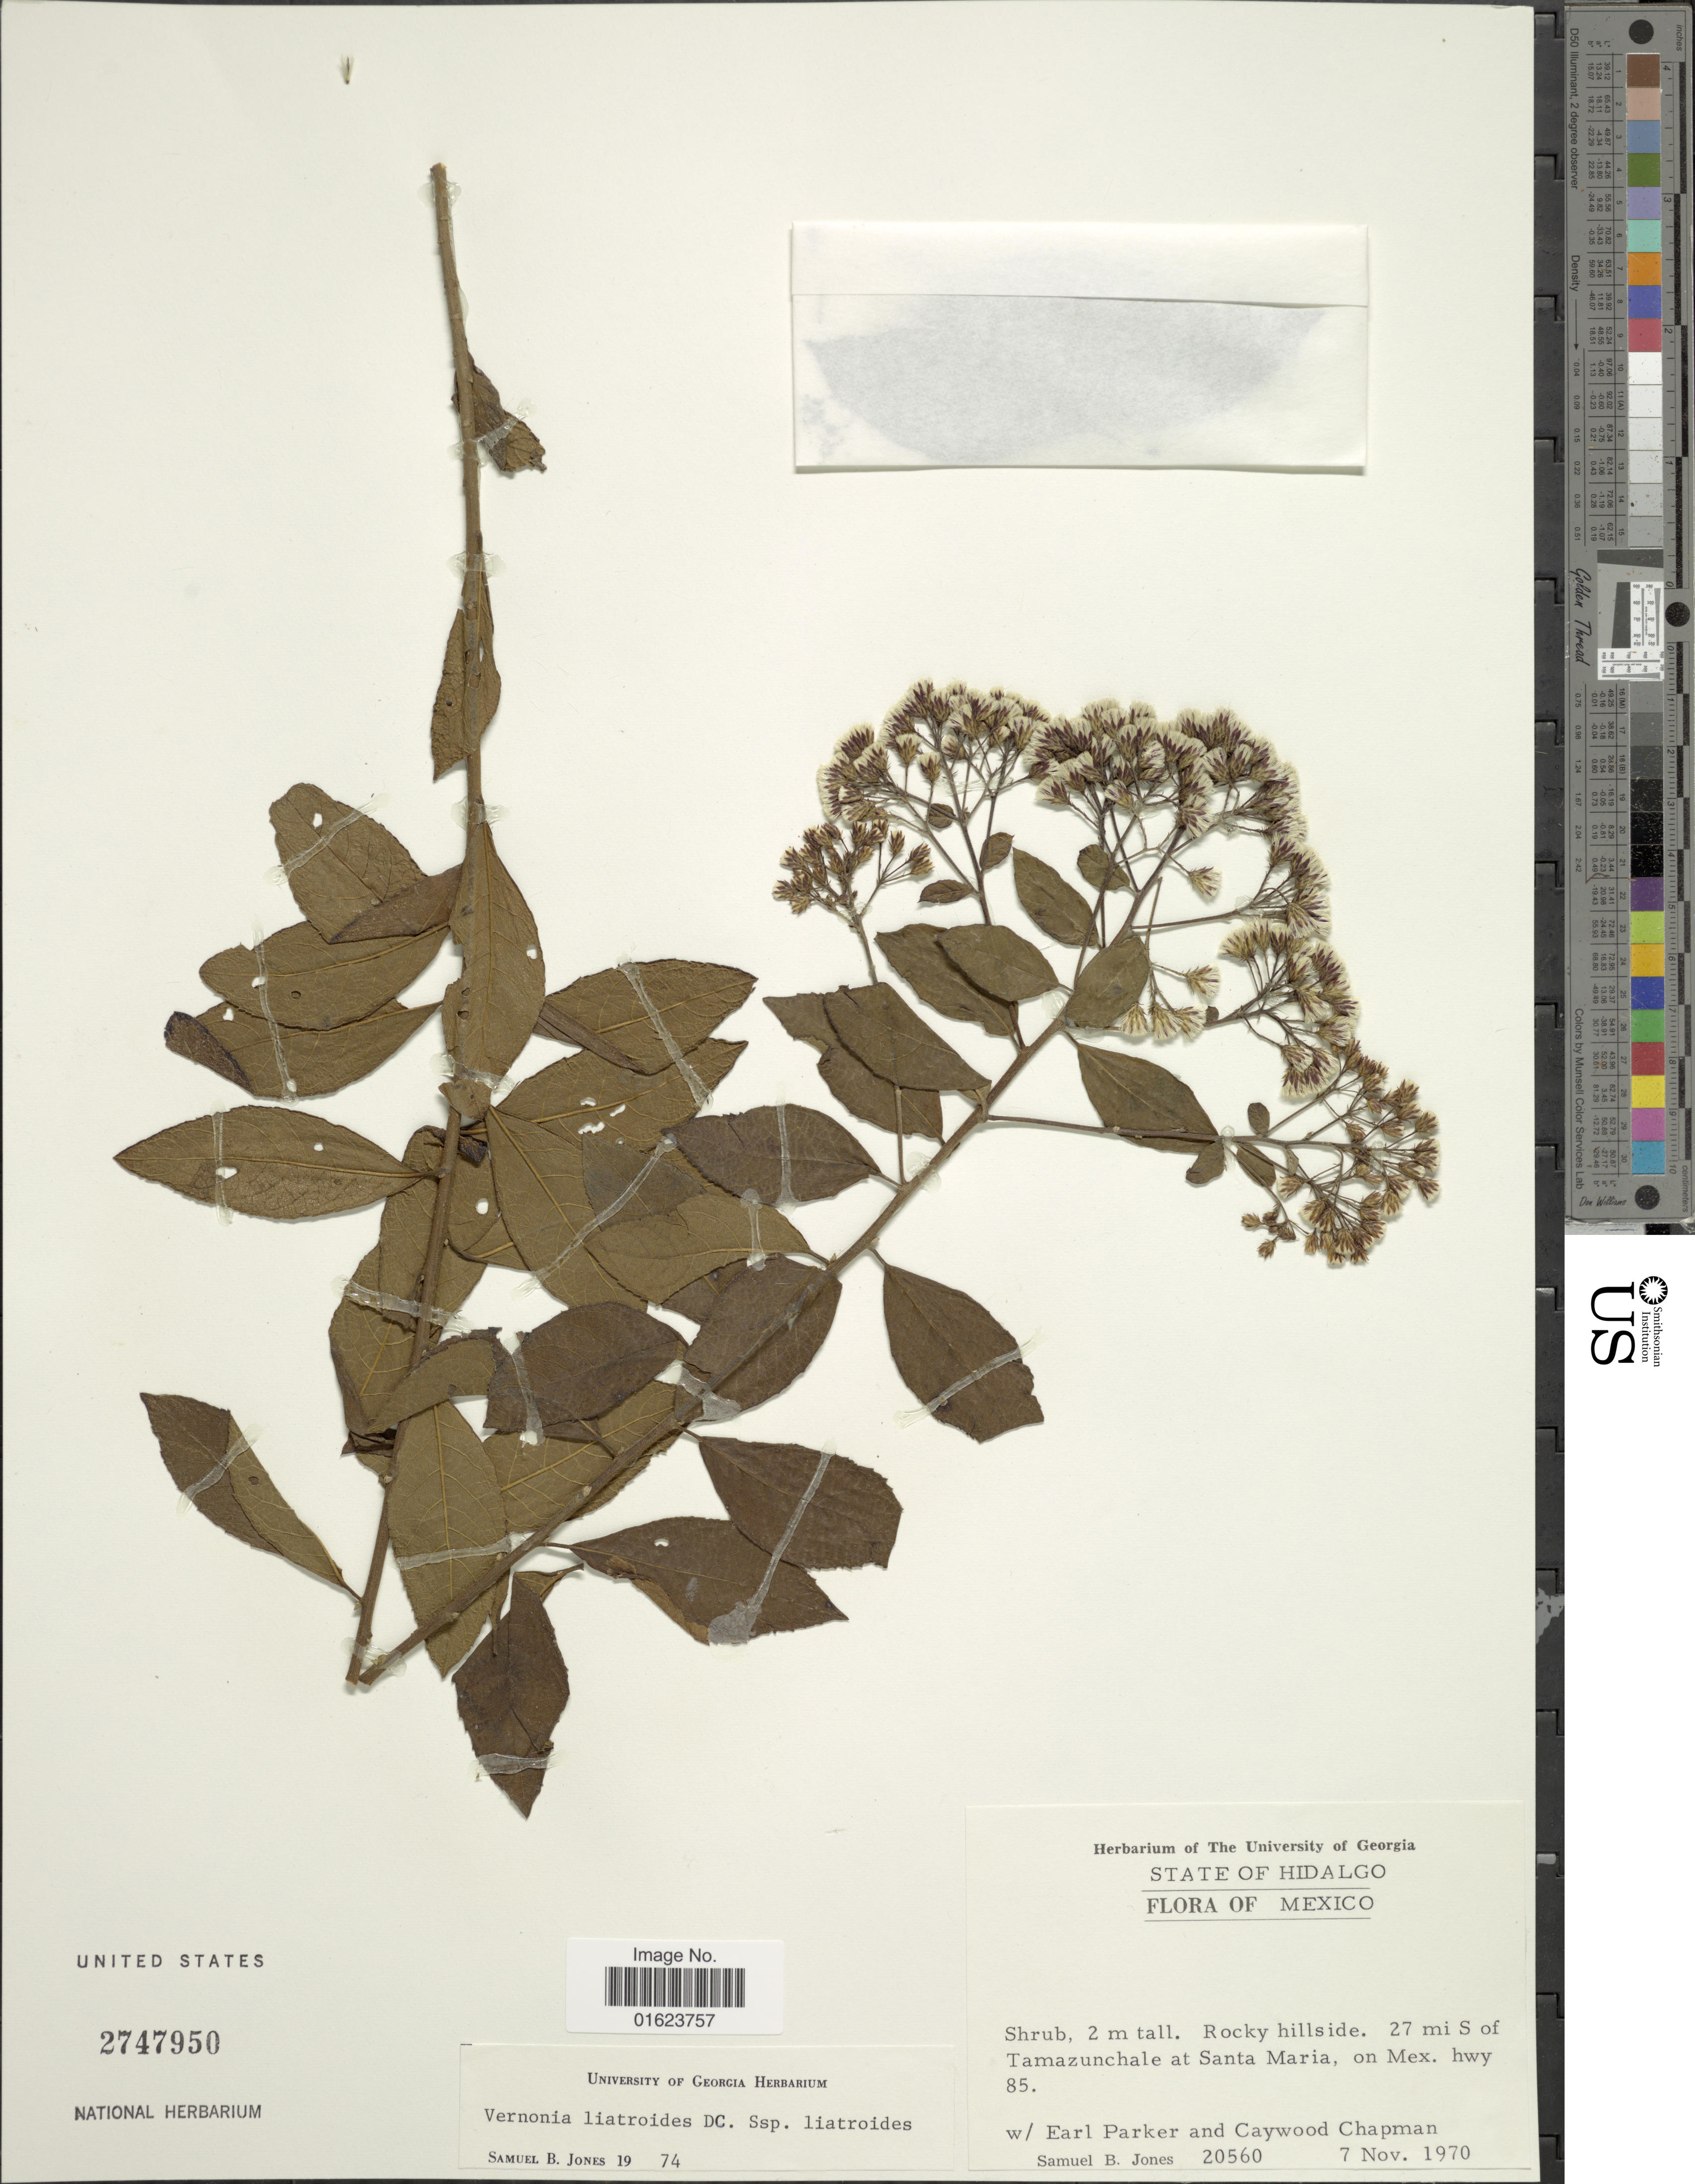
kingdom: Plantae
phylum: Tracheophyta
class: Magnoliopsida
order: Asterales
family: Asteraceae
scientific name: Vickianthus liatroides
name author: (DC.) H. Rob.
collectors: S. B. Jones, E. Parker & C. Chapman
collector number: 20560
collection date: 1970-11-07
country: Mexico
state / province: Hidalgo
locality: State of Hidalgo, Mexico. 27 mi S of Tamazunchale at Santa Maria, on Mex. hwy 85.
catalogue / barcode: US 2747950